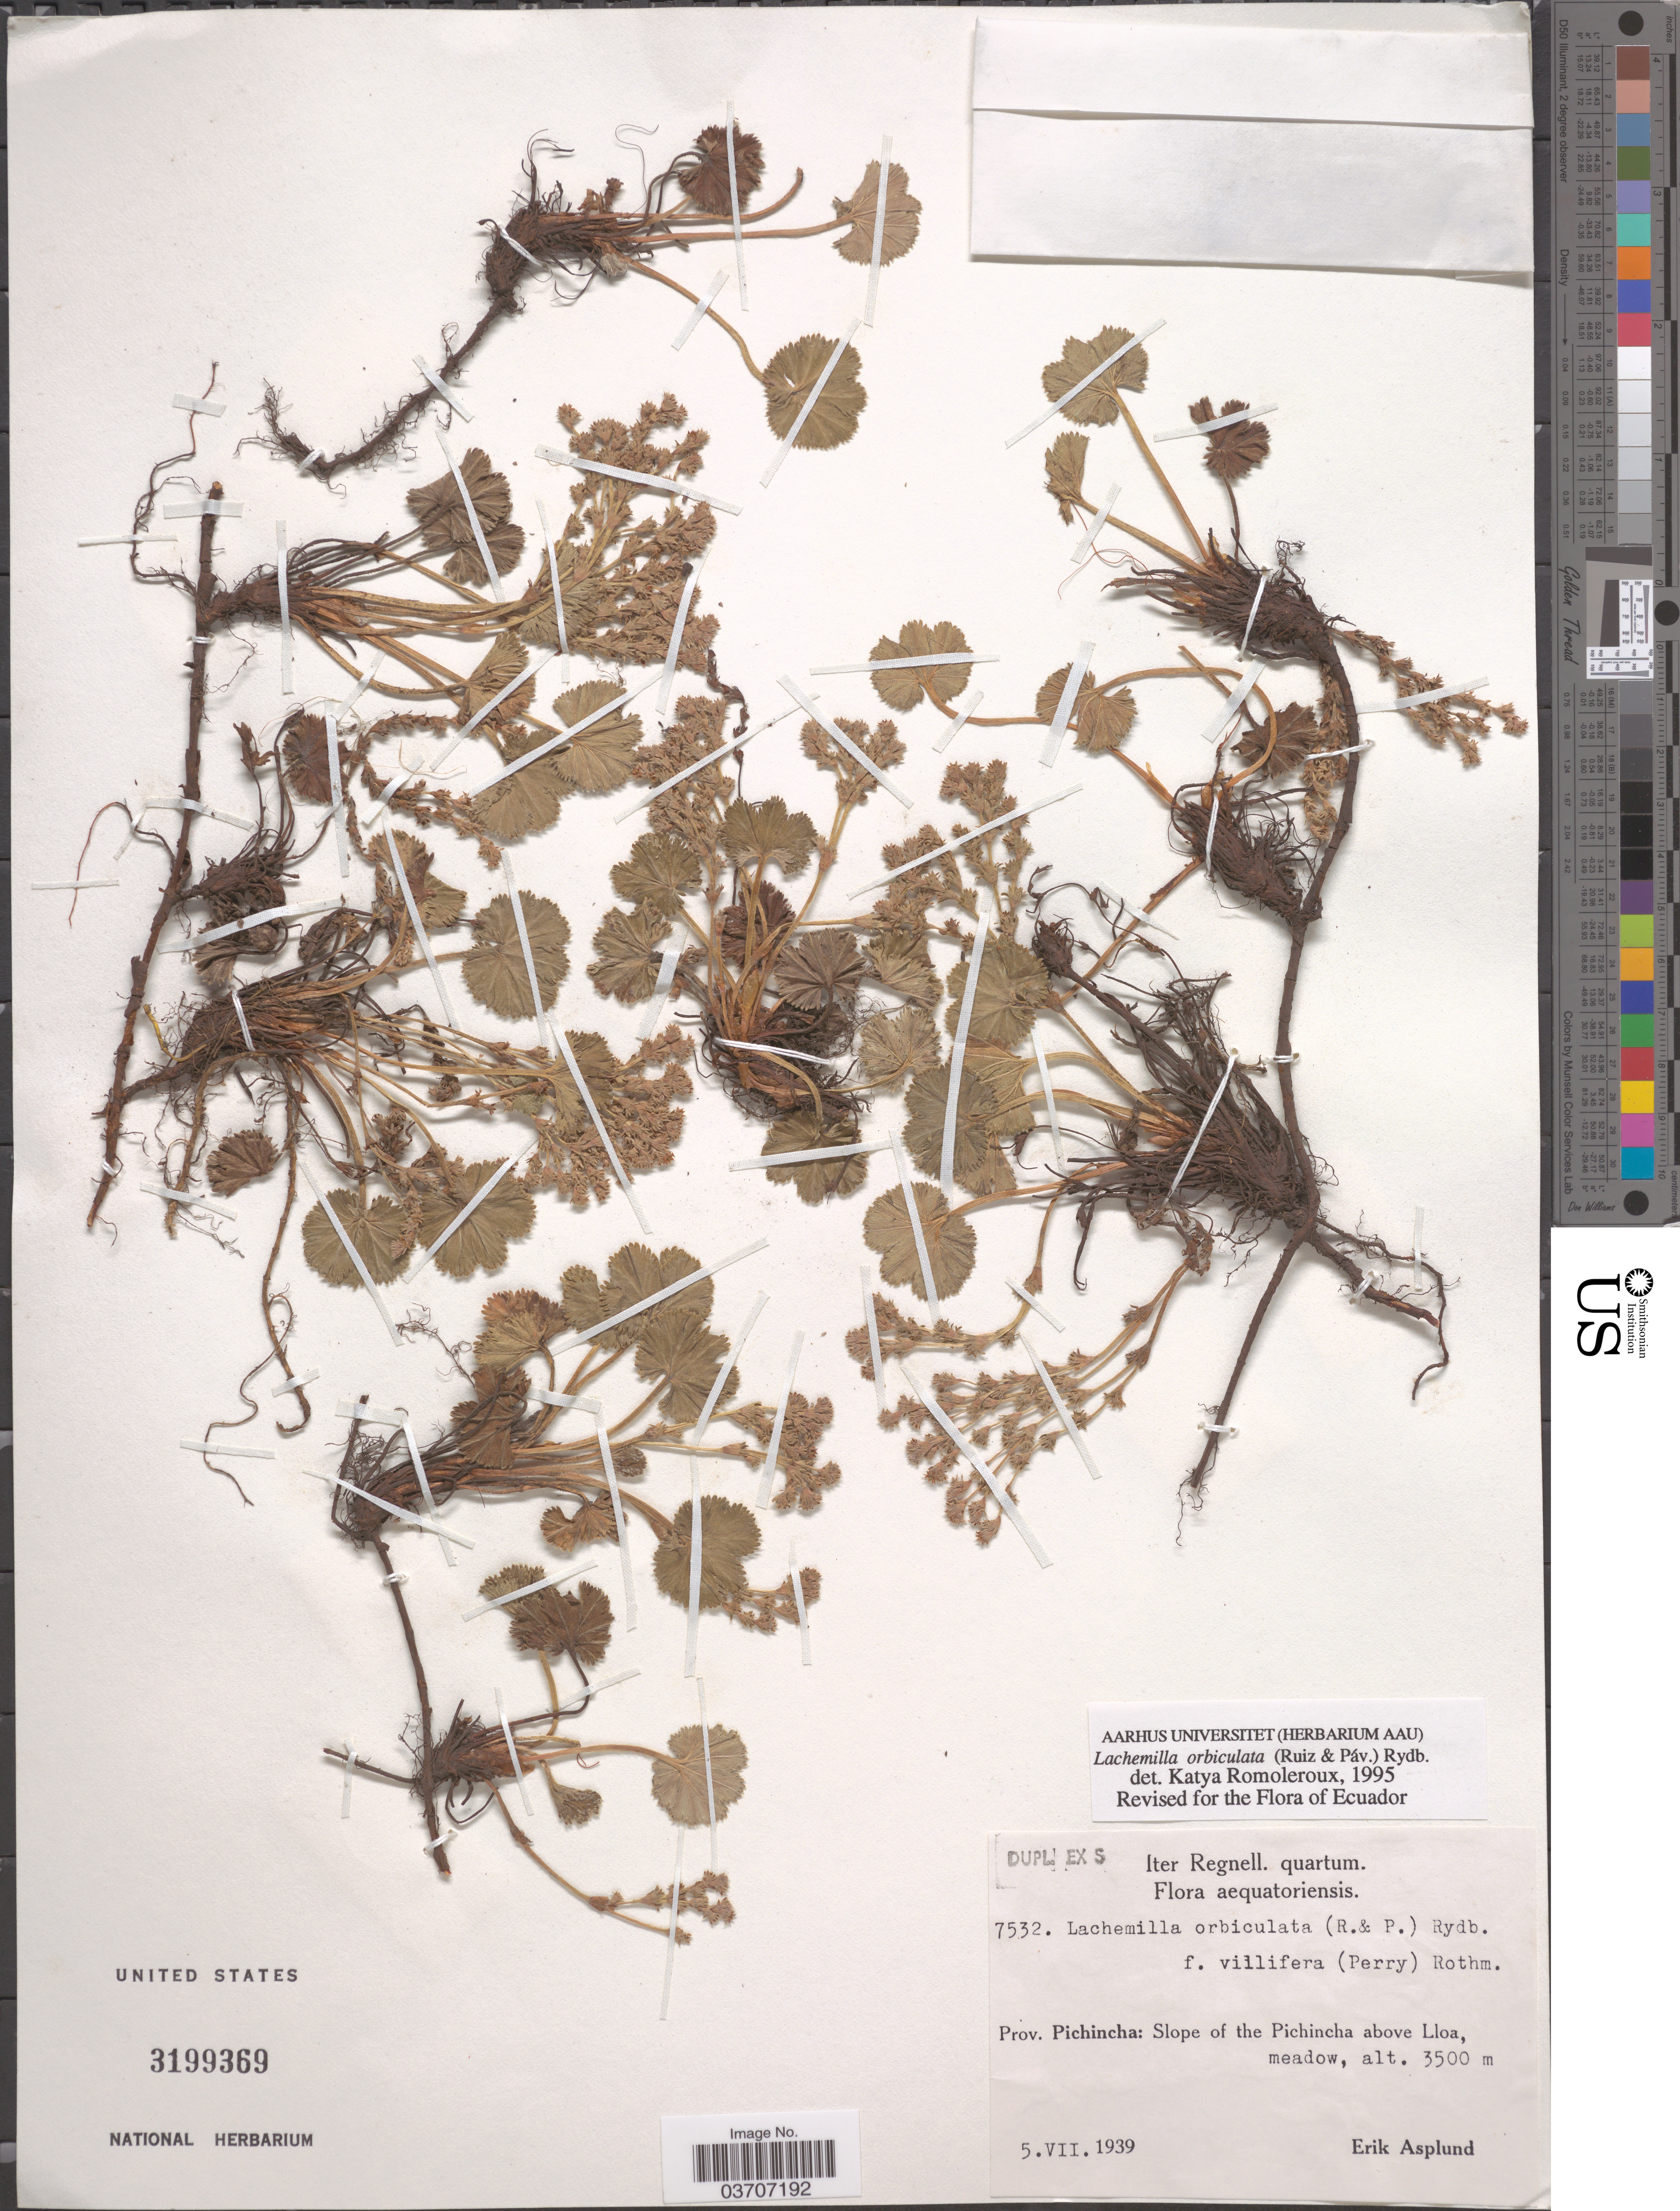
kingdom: Plantae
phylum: Tracheophyta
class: Magnoliopsida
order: Rosales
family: Rosaceae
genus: Lachemilla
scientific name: Lachemilla orbiculata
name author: (Ruiz & Pav.) Rydb.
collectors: E. Asplund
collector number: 7532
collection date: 1939-07-05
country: Ecuador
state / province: Pichincha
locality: Regnell. quartum. Slope of the Pichincha above Lloa.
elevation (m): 3500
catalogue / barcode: US 3199369